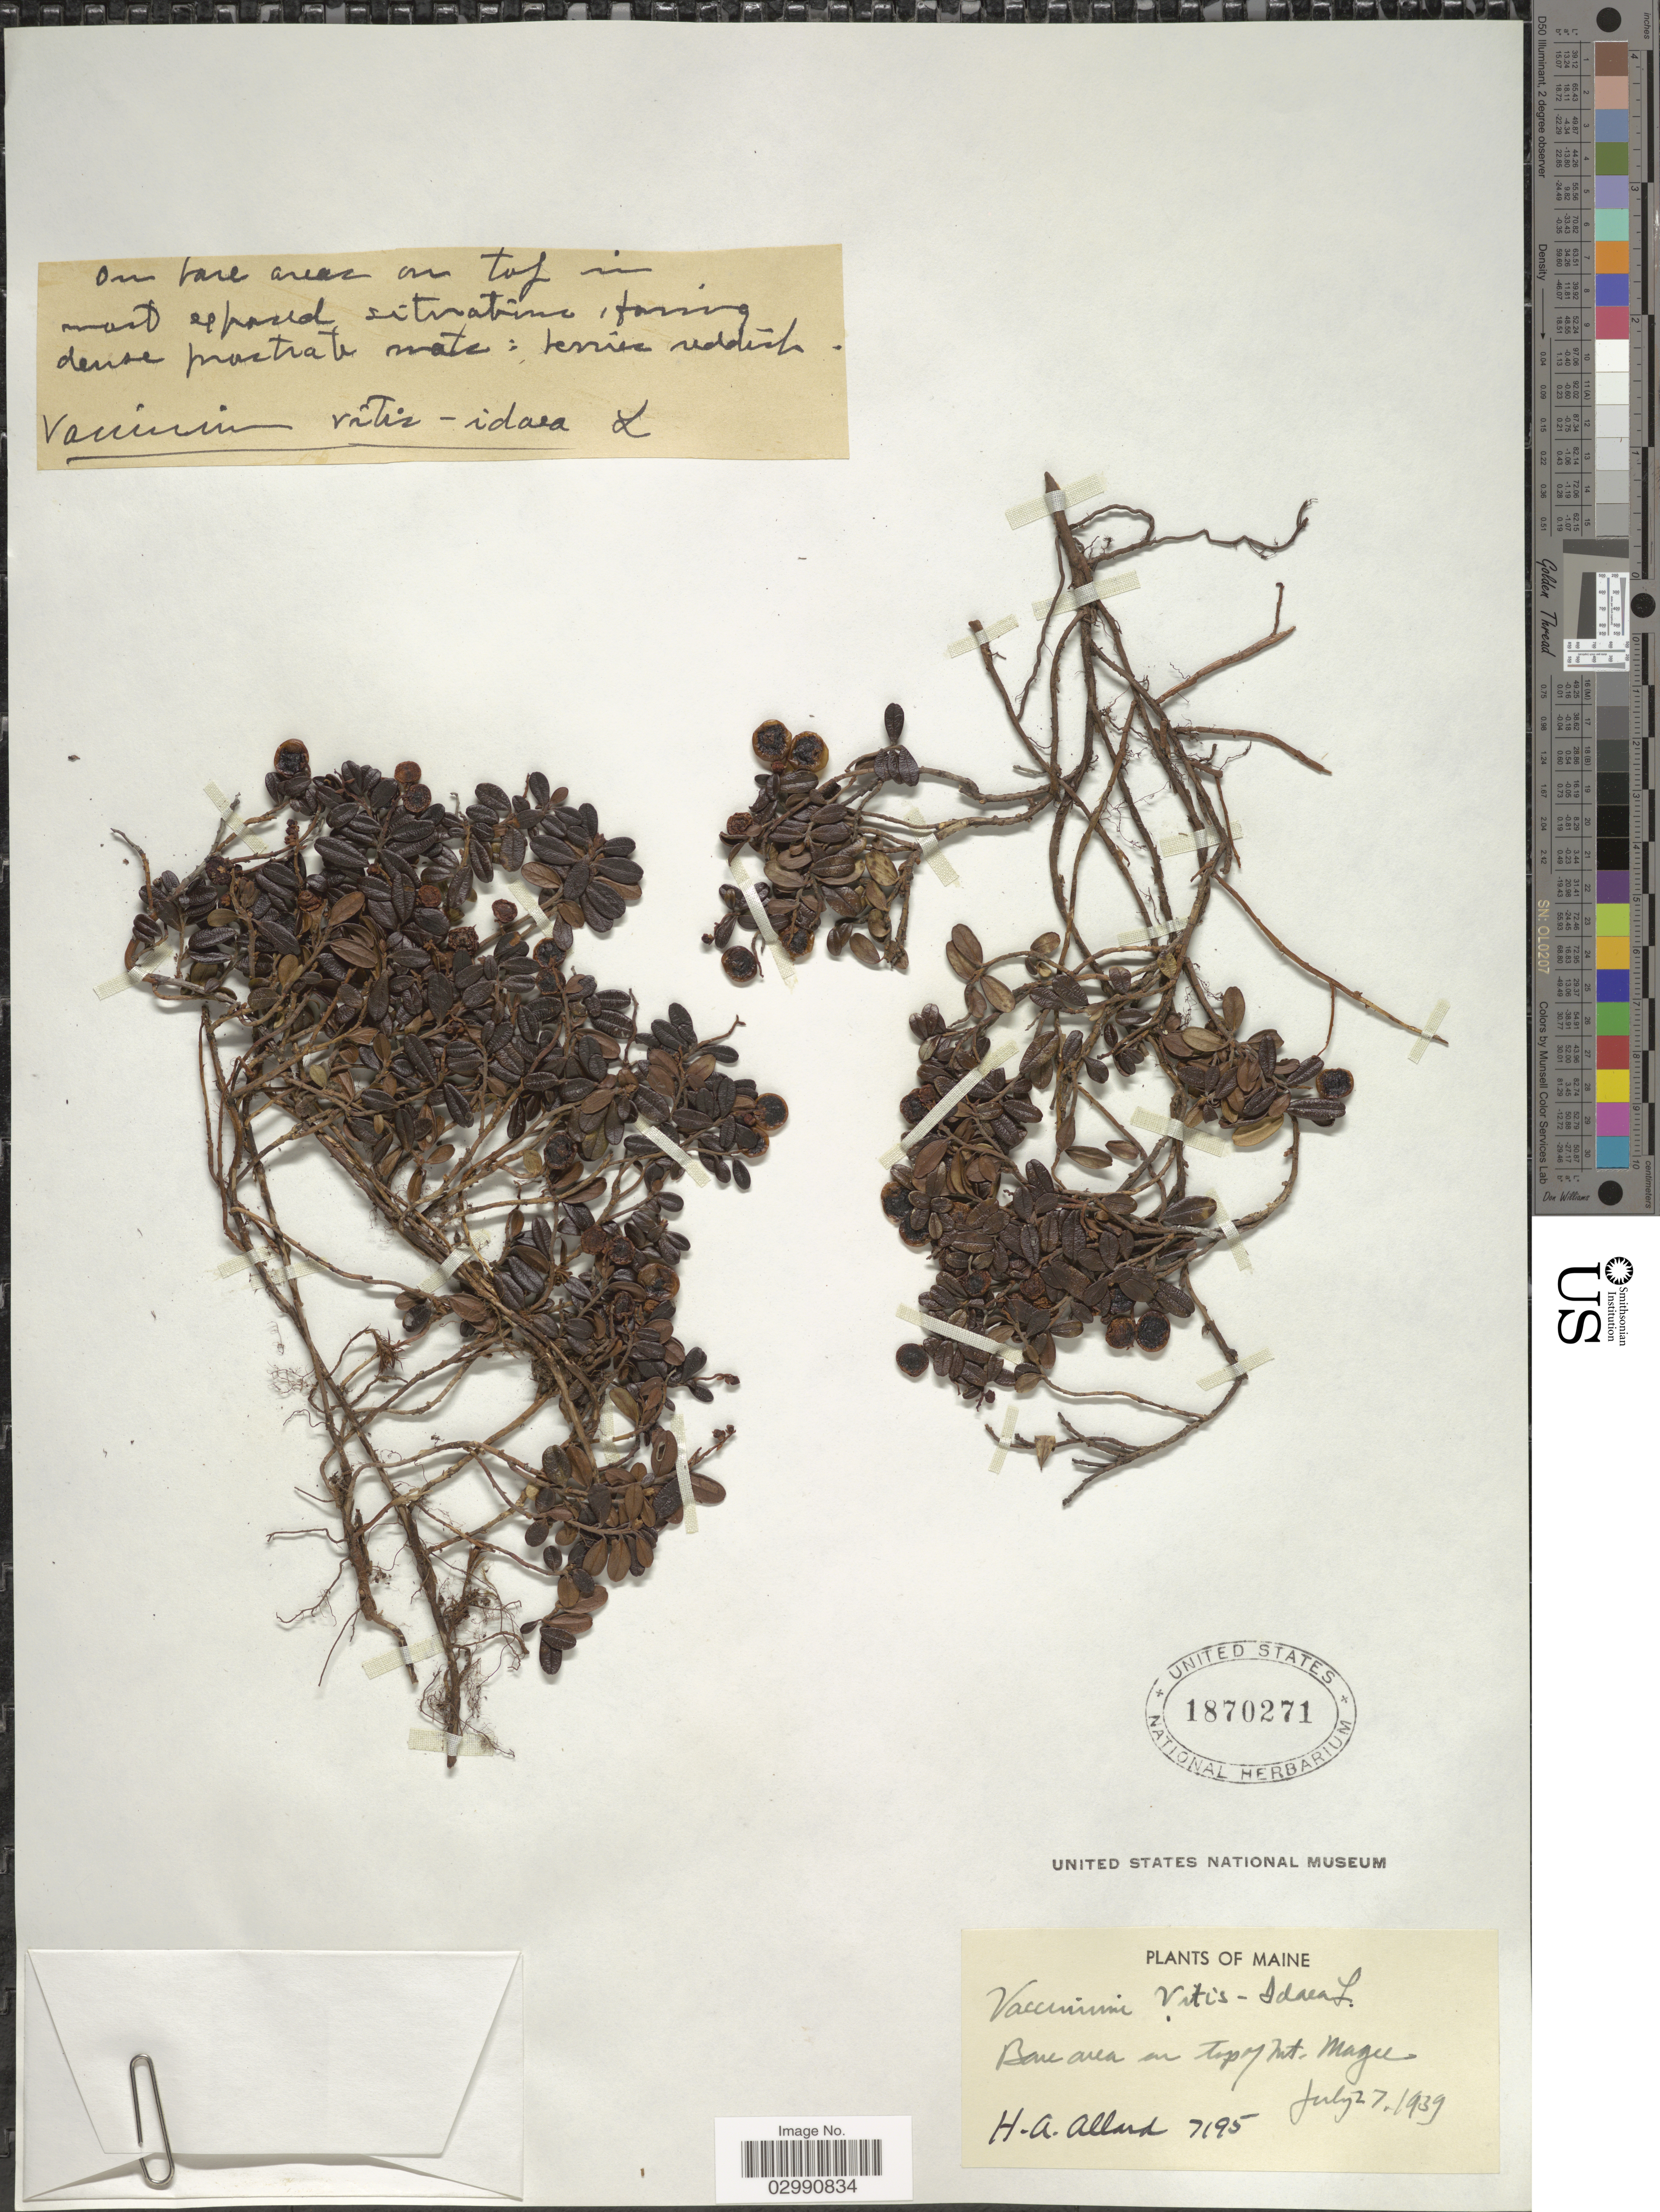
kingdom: Plantae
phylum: Tracheophyta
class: Magnoliopsida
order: Ericales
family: Ericaceae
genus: Vaccinium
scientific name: Vaccinium vitis-idaea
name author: L.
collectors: H. A. Allard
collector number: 7195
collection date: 1939-07-27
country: United States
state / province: Maine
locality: Bare area on top of Mt. Magee.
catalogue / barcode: US 1870271